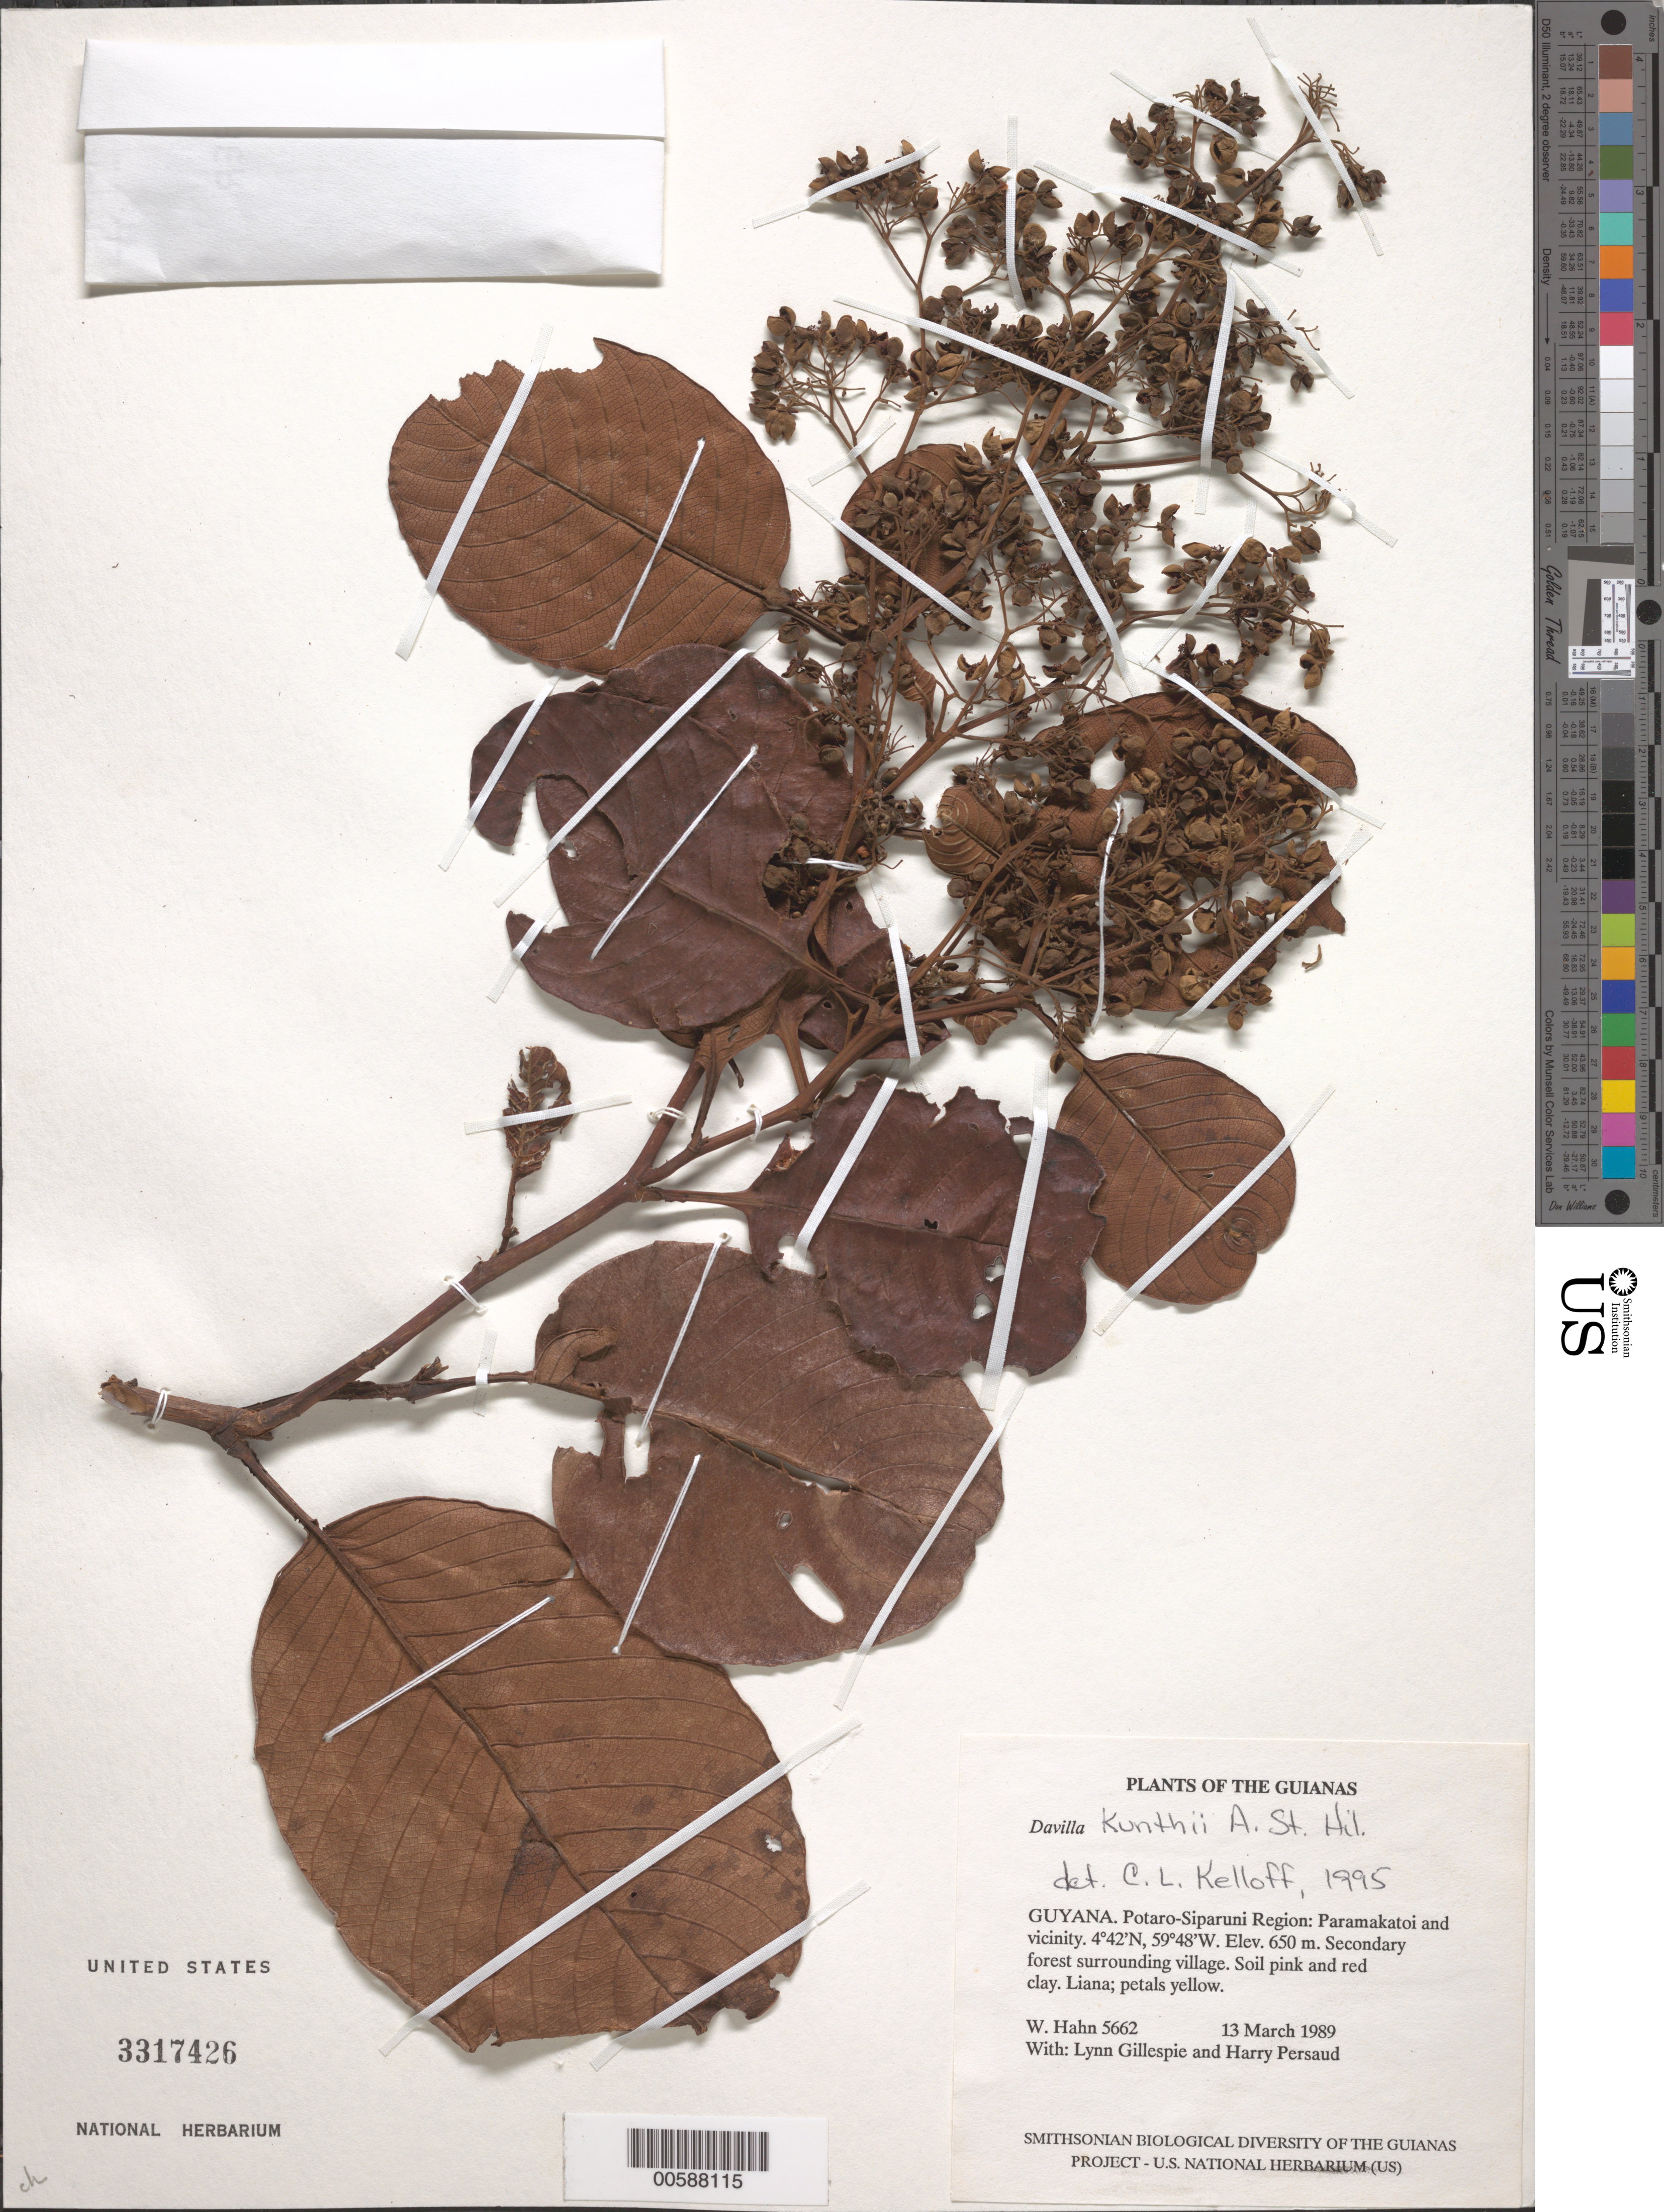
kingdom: Plantae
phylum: Tracheophyta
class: Magnoliopsida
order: Dilleniales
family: Dilleniaceae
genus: Davilla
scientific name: Davilla kunthii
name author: A. St.-Hil.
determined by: Kelloff, Carol L., (US), Smithsonian Institution - National Museum of Natural History (UNITED STATES)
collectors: W. Hahn, L. J. Gillespie & H. Persaud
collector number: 5662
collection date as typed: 13 March 1989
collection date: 1989-03-13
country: Guyana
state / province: Potaro-Siparuni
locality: Paramakatoi and vicinity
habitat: Secondary forest surrounding village. Soil pink and red clay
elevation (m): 650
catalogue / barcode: US 3317426